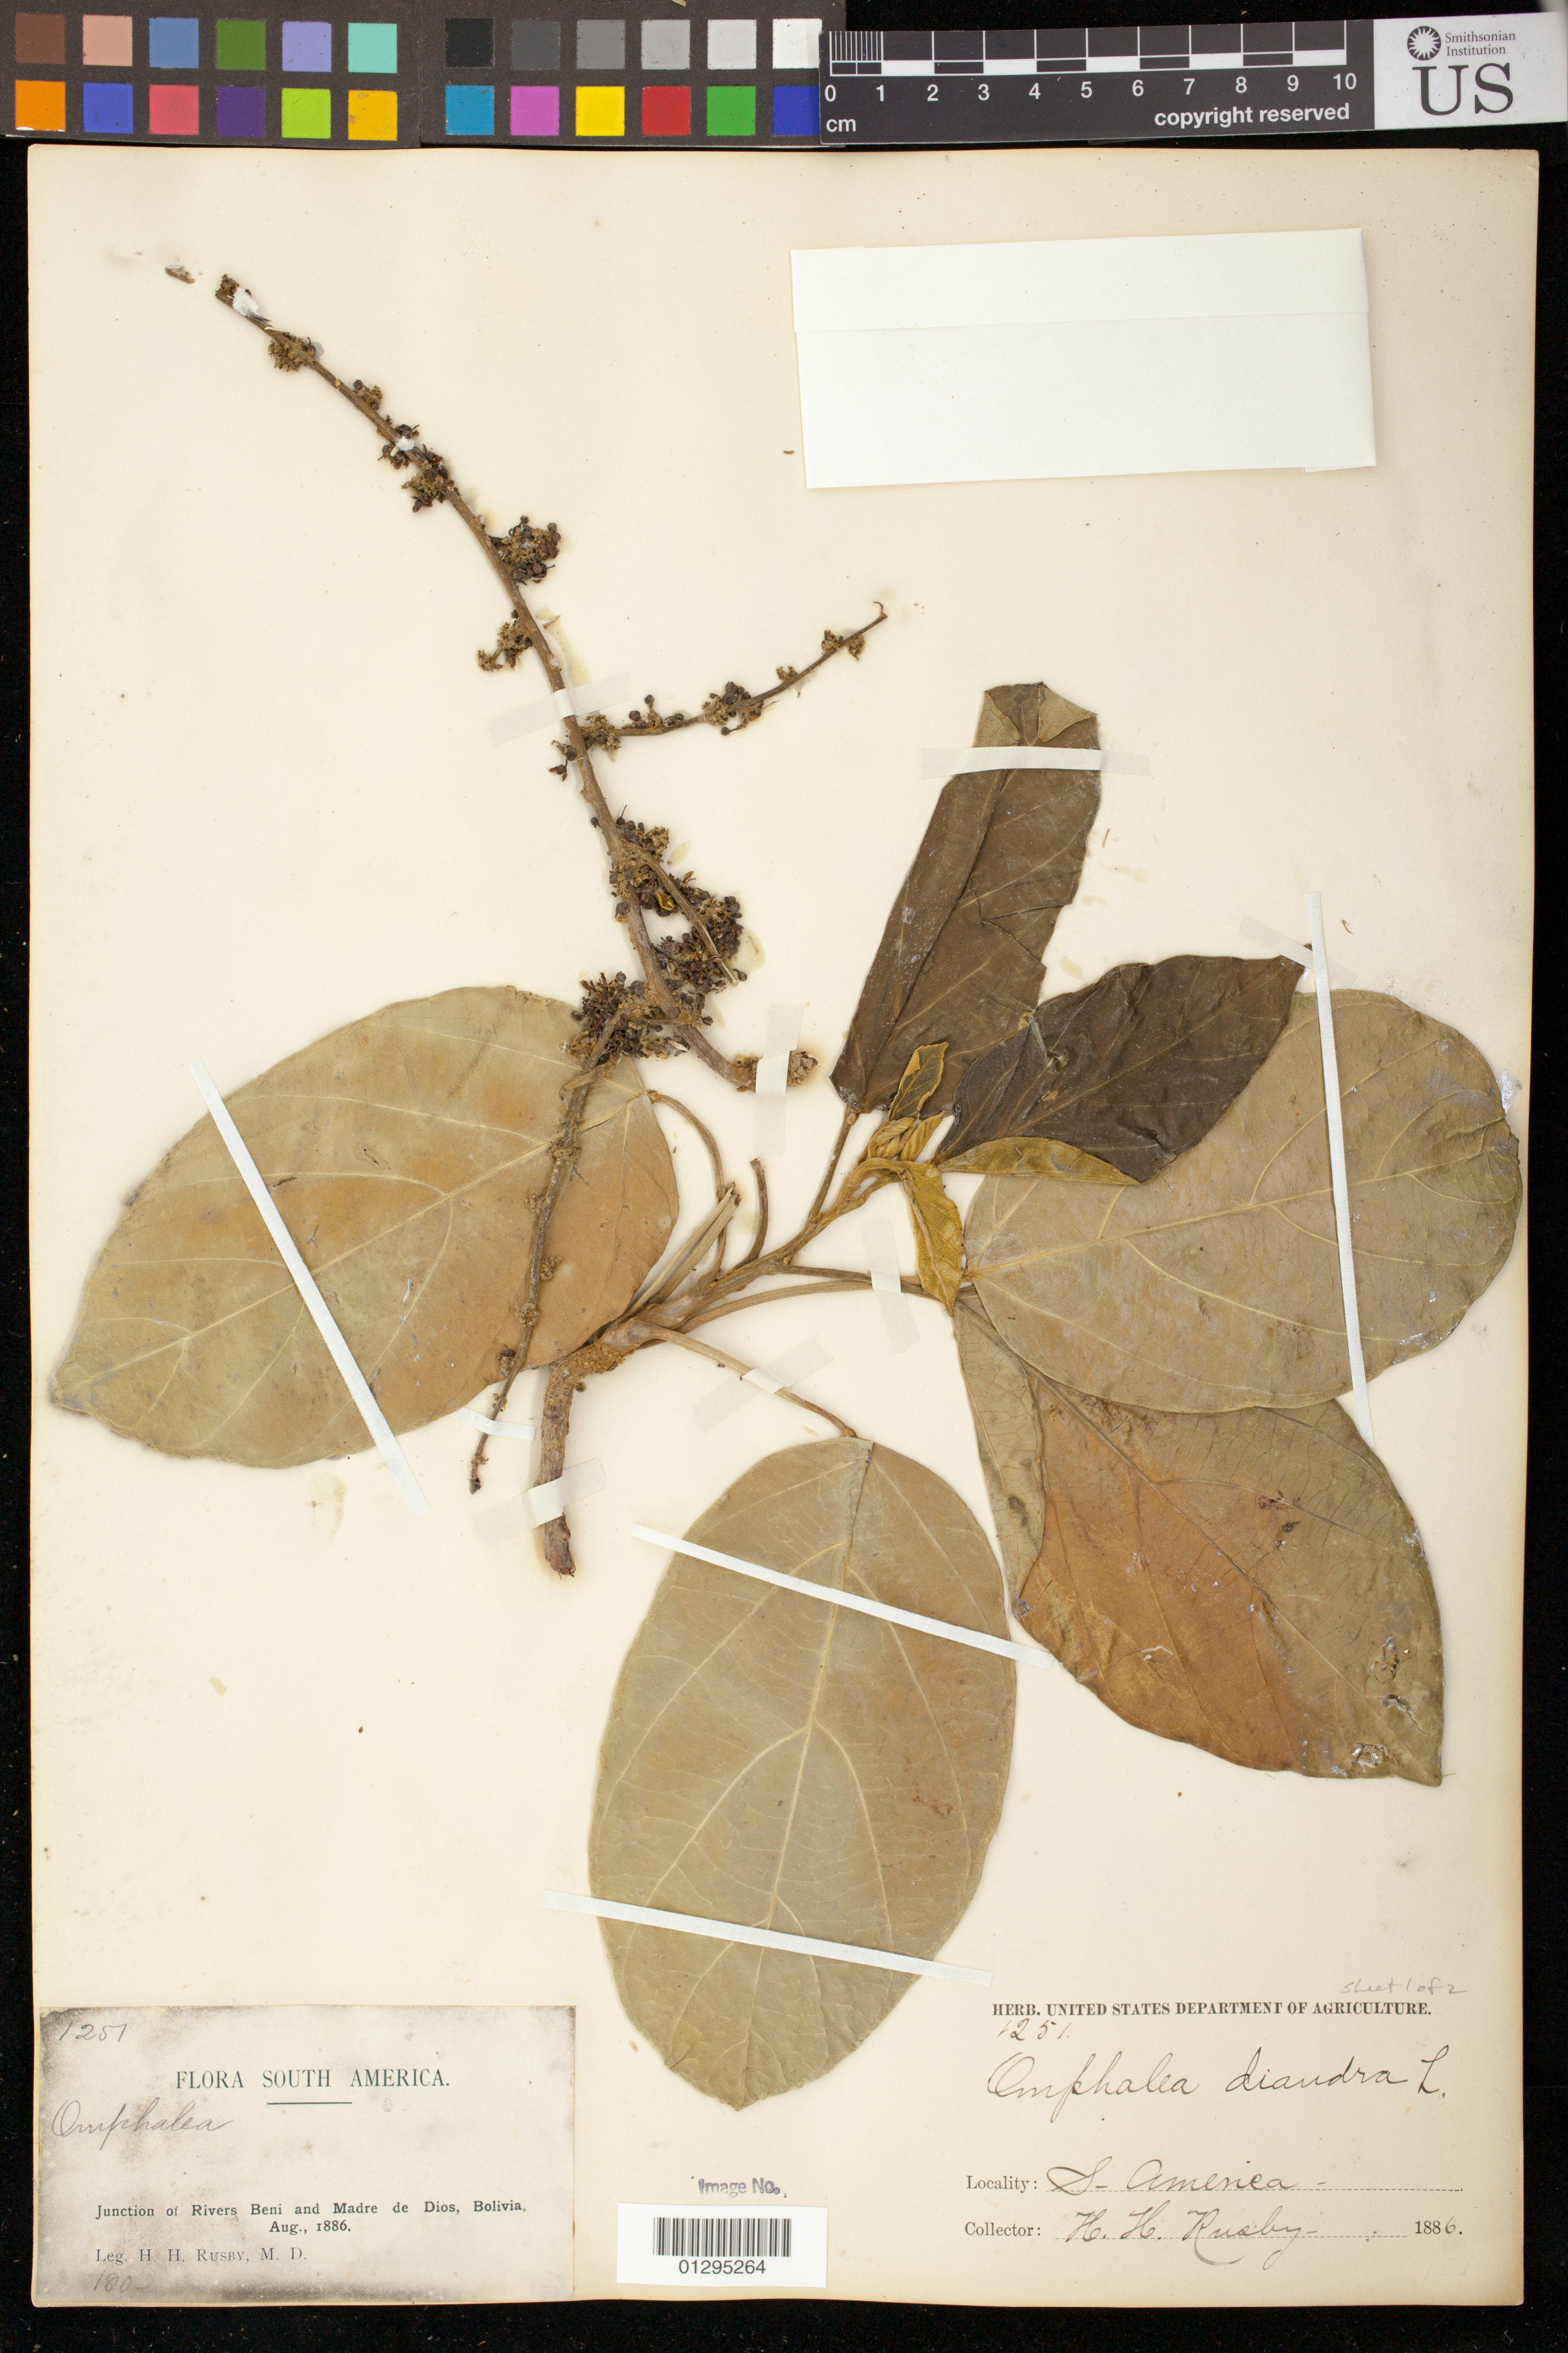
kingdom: Plantae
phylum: Tracheophyta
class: Magnoliopsida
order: Malpighiales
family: Euphorbiaceae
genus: Omphalea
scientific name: Omphalea diandra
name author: L.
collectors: H. H. Rusby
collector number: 1251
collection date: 1886-08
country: Bolivia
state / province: Beni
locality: Junction of Rivers Beni and Madre de Dios